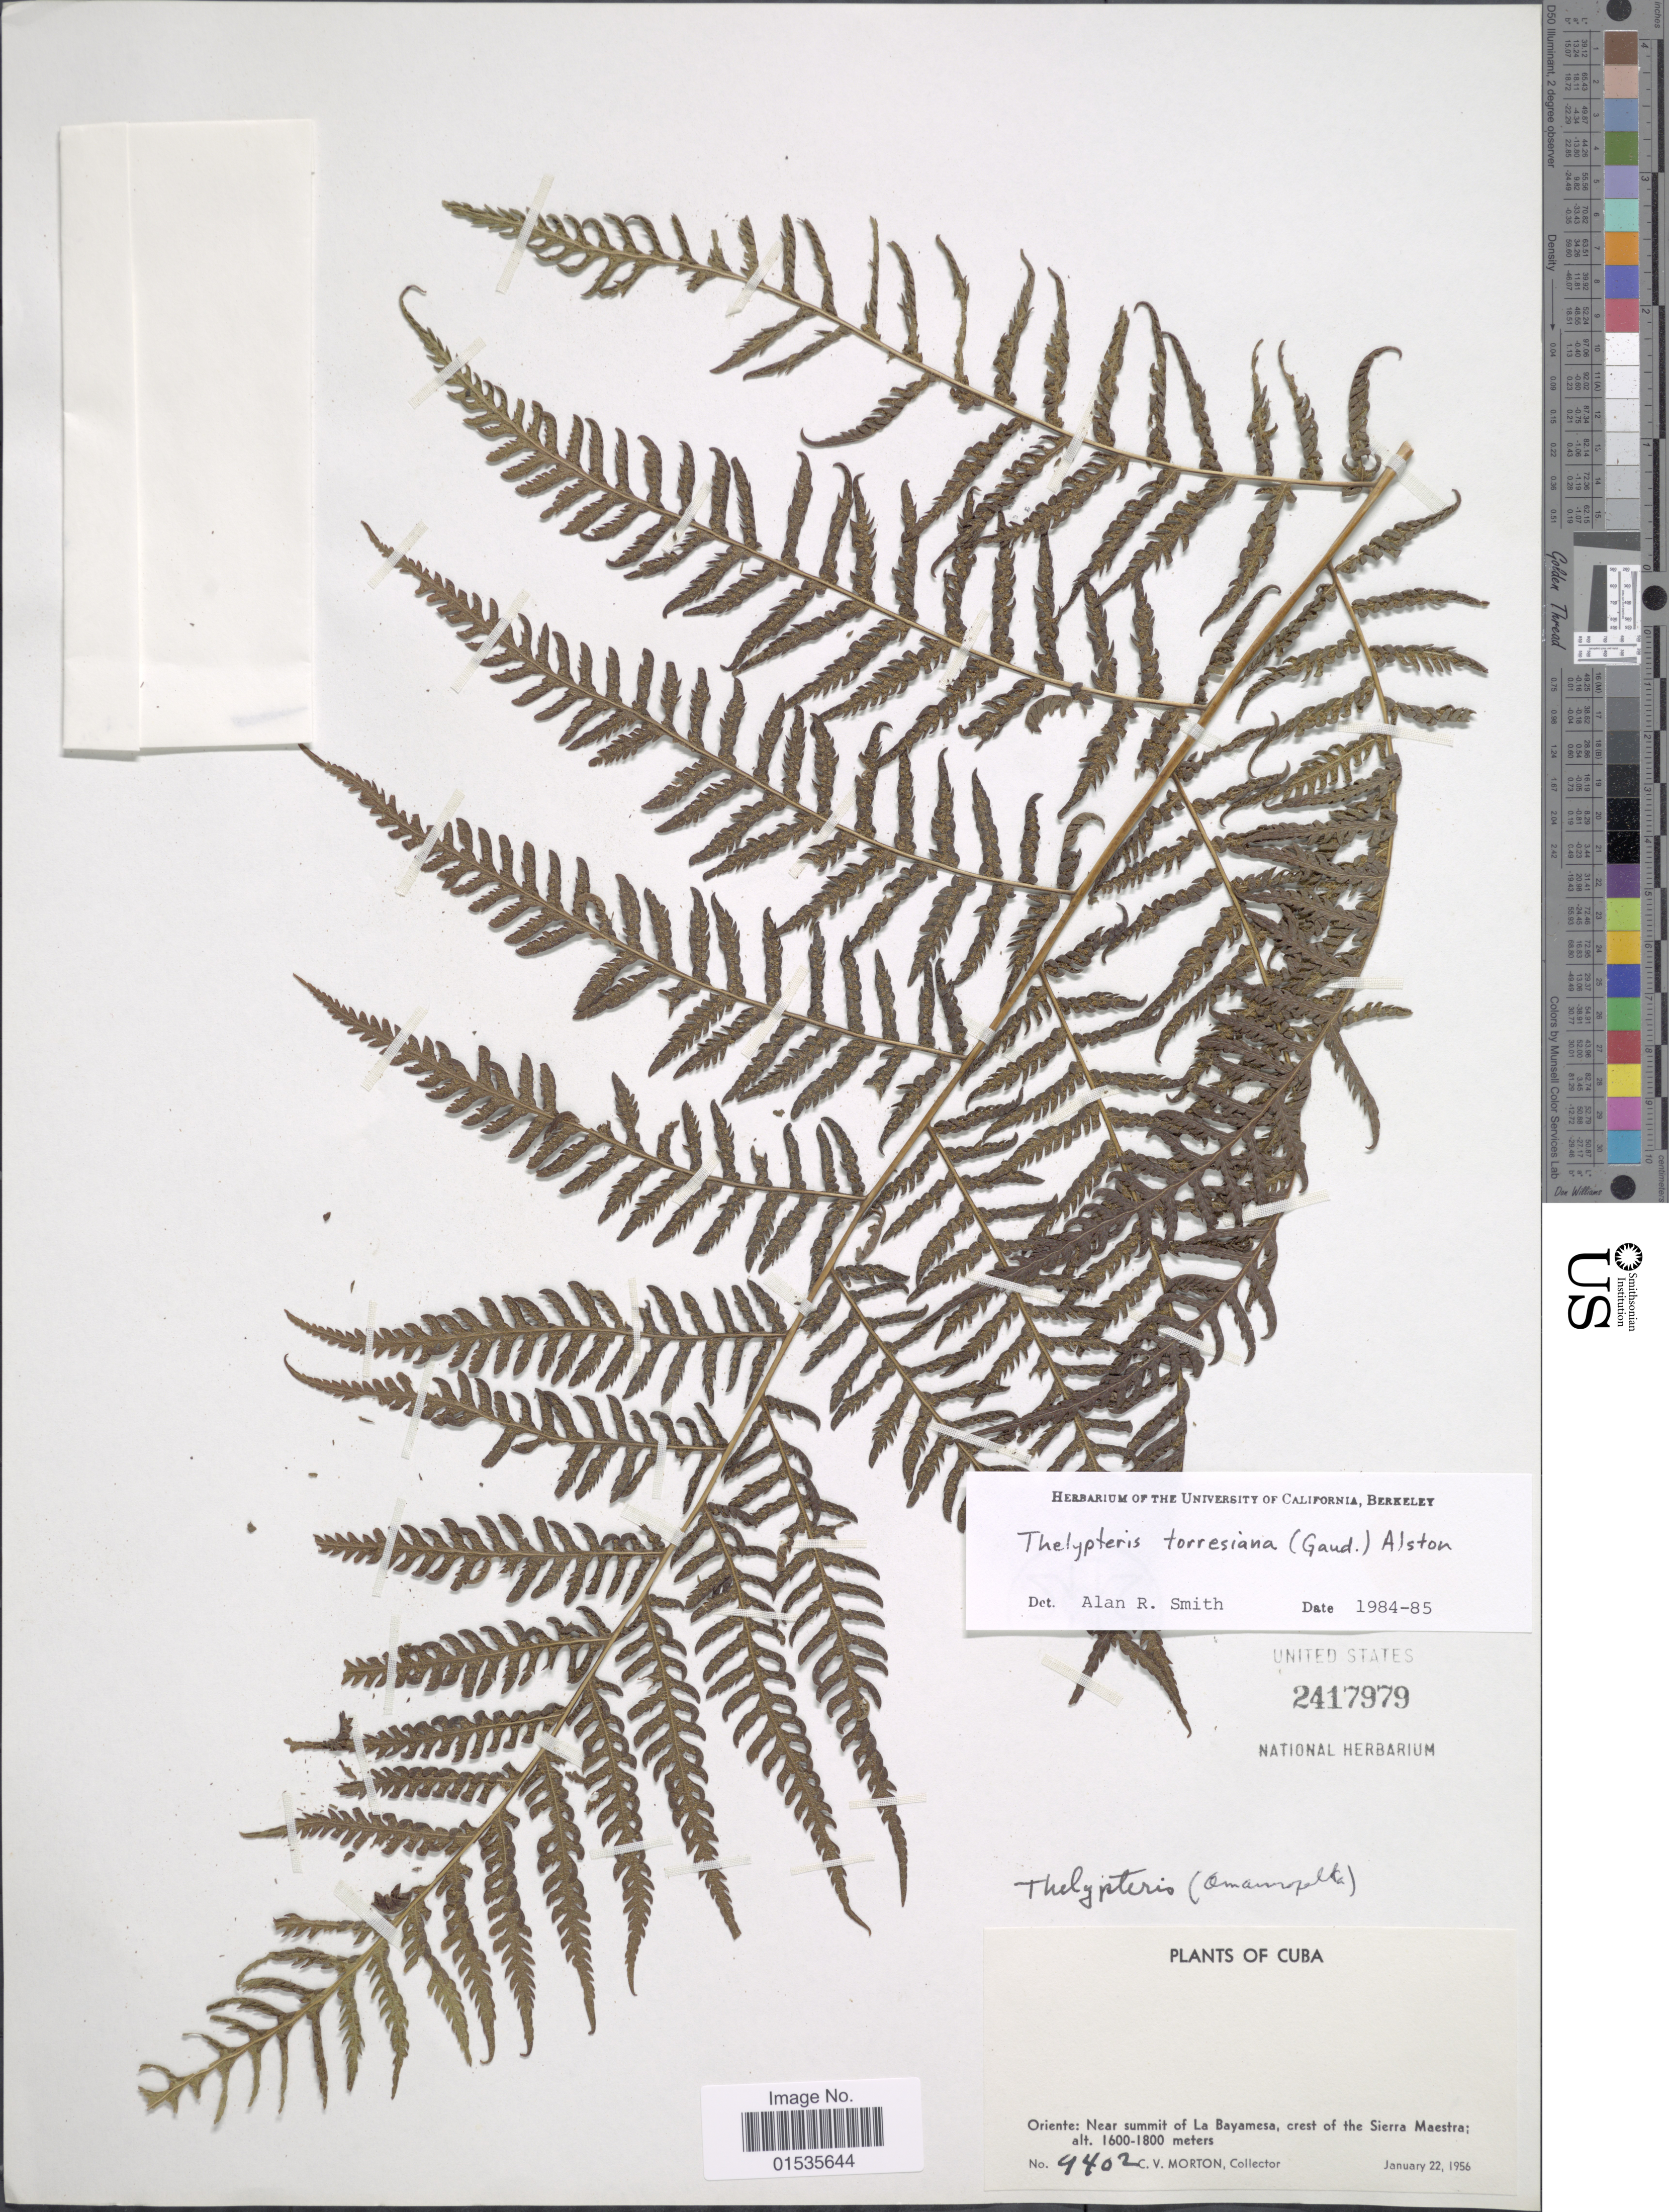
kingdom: Plantae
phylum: Tracheophyta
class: Polypodiopsida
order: Polypodiales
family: Thelypteridaceae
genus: Macrothelypteris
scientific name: Macrothelypteris torresiana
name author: (Gaudich.) Ching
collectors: C. V. Morton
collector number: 4402*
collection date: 1956-01-22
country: Cuba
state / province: Oriente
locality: Cuba, Oriente: Near summit of La Bayamesa, crest of the Sierra Maestra.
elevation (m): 1600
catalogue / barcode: US 2417979